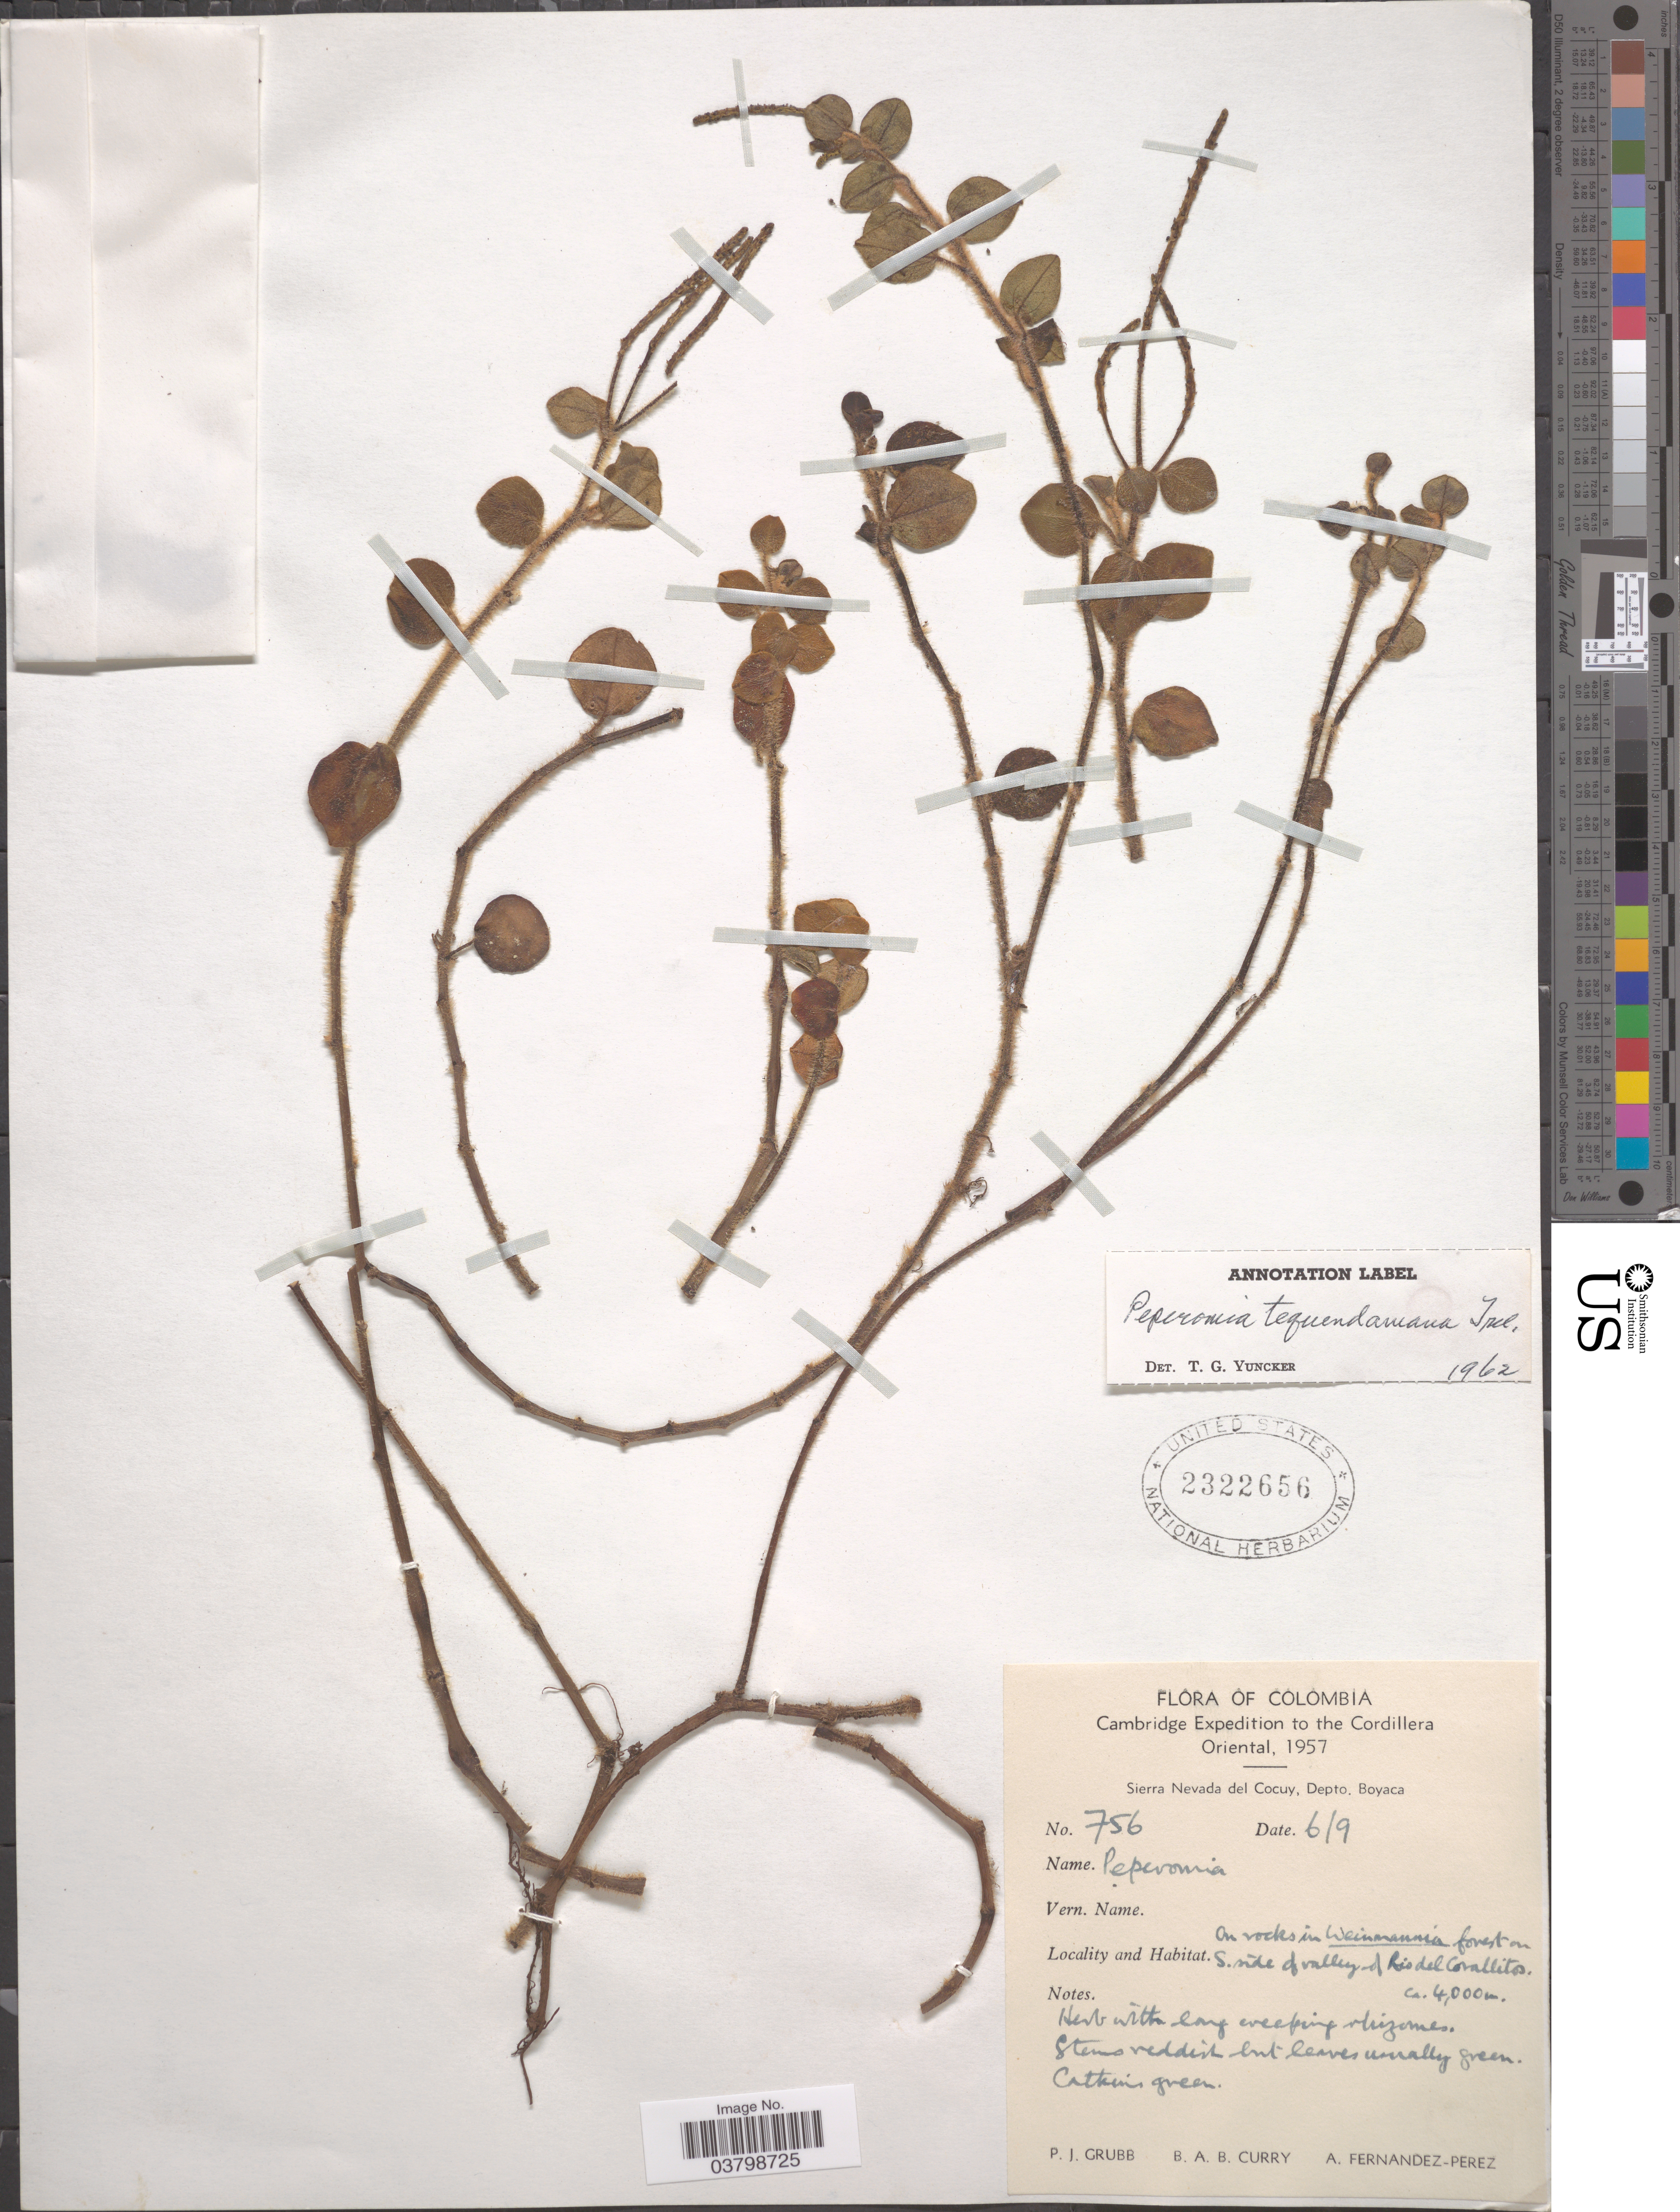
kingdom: Plantae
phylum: Tracheophyta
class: Magnoliopsida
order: Piperales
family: Piperaceae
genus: Peperomia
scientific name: Peperomia tequendamana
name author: Trel.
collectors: P. J. Grubb, B. A. B. Curry & A. Fernández-Pérez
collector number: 756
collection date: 1957-09-06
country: Colombia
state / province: Boyacá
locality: The Cordillera Oriental. Sierra Nevada del Cocuy, Depto. Boyaca. On S. side of valley of Rio del Corallitos [interpreted].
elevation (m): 4000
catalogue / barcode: US 2322656